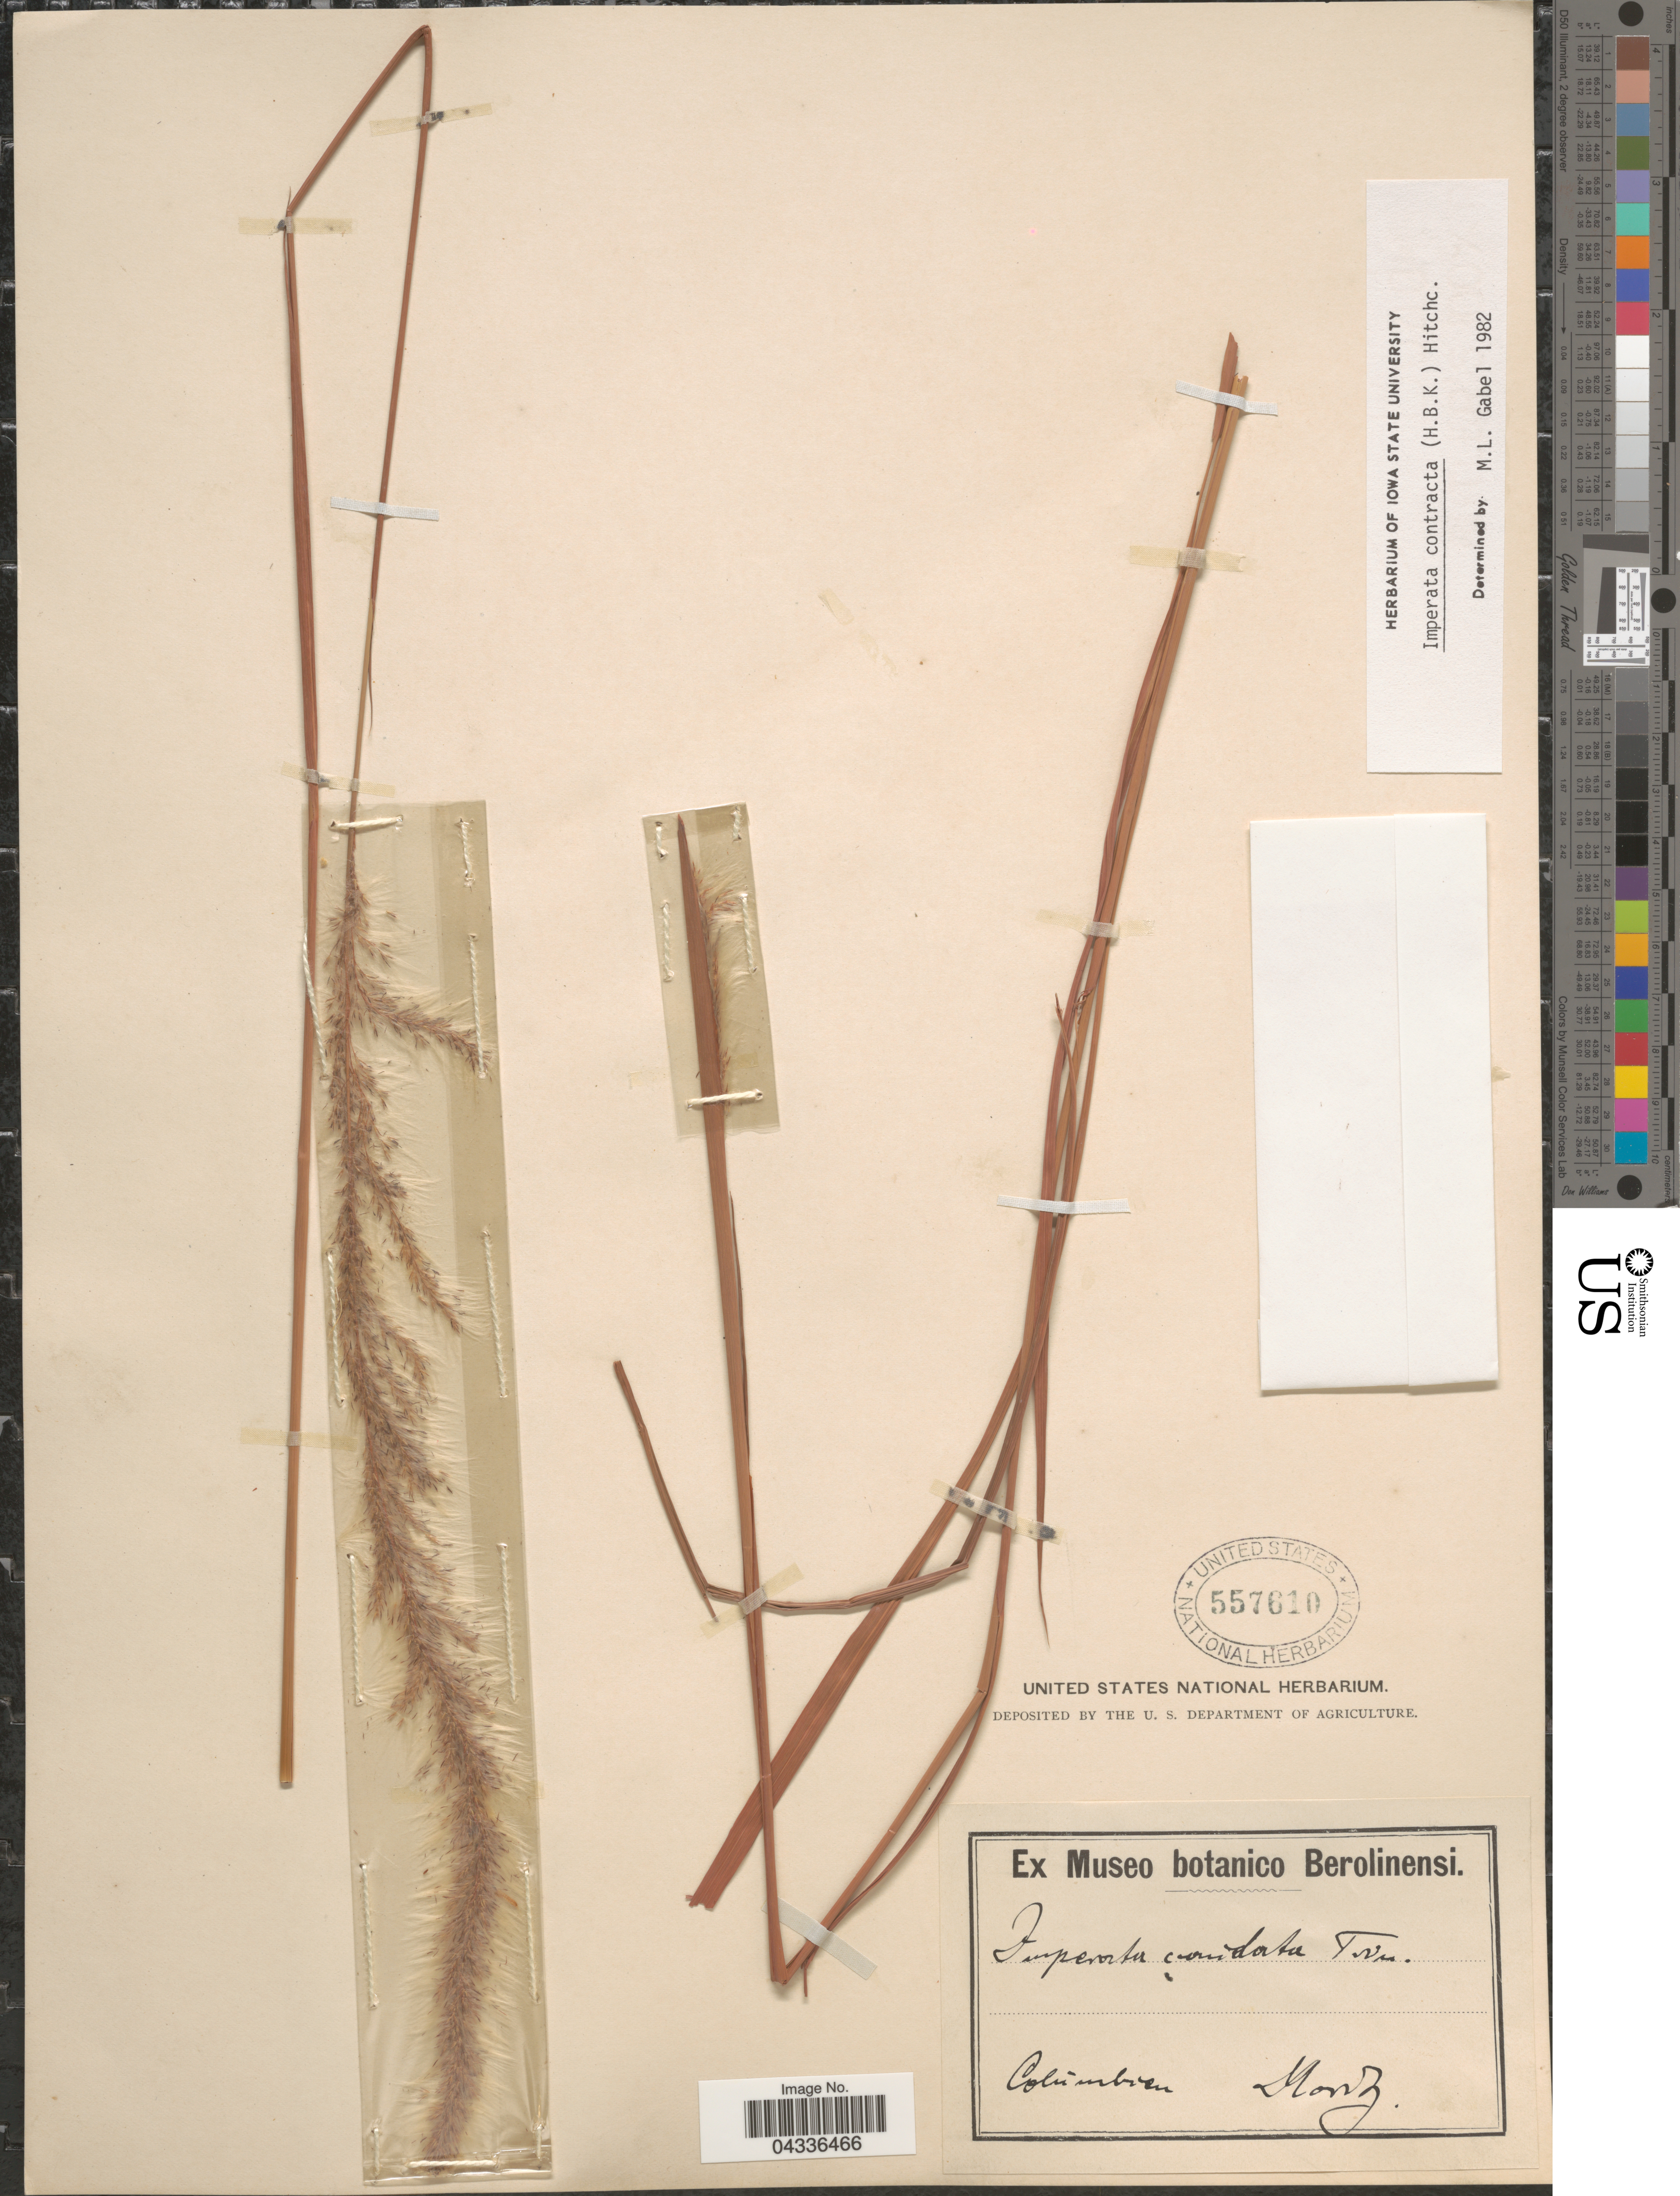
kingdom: Plantae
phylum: Tracheophyta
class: Liliopsida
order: Poales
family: Poaceae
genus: Imperata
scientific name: Imperata contracta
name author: (Kunth) Hitchc.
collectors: Moritz, --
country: Colombia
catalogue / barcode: US 557610